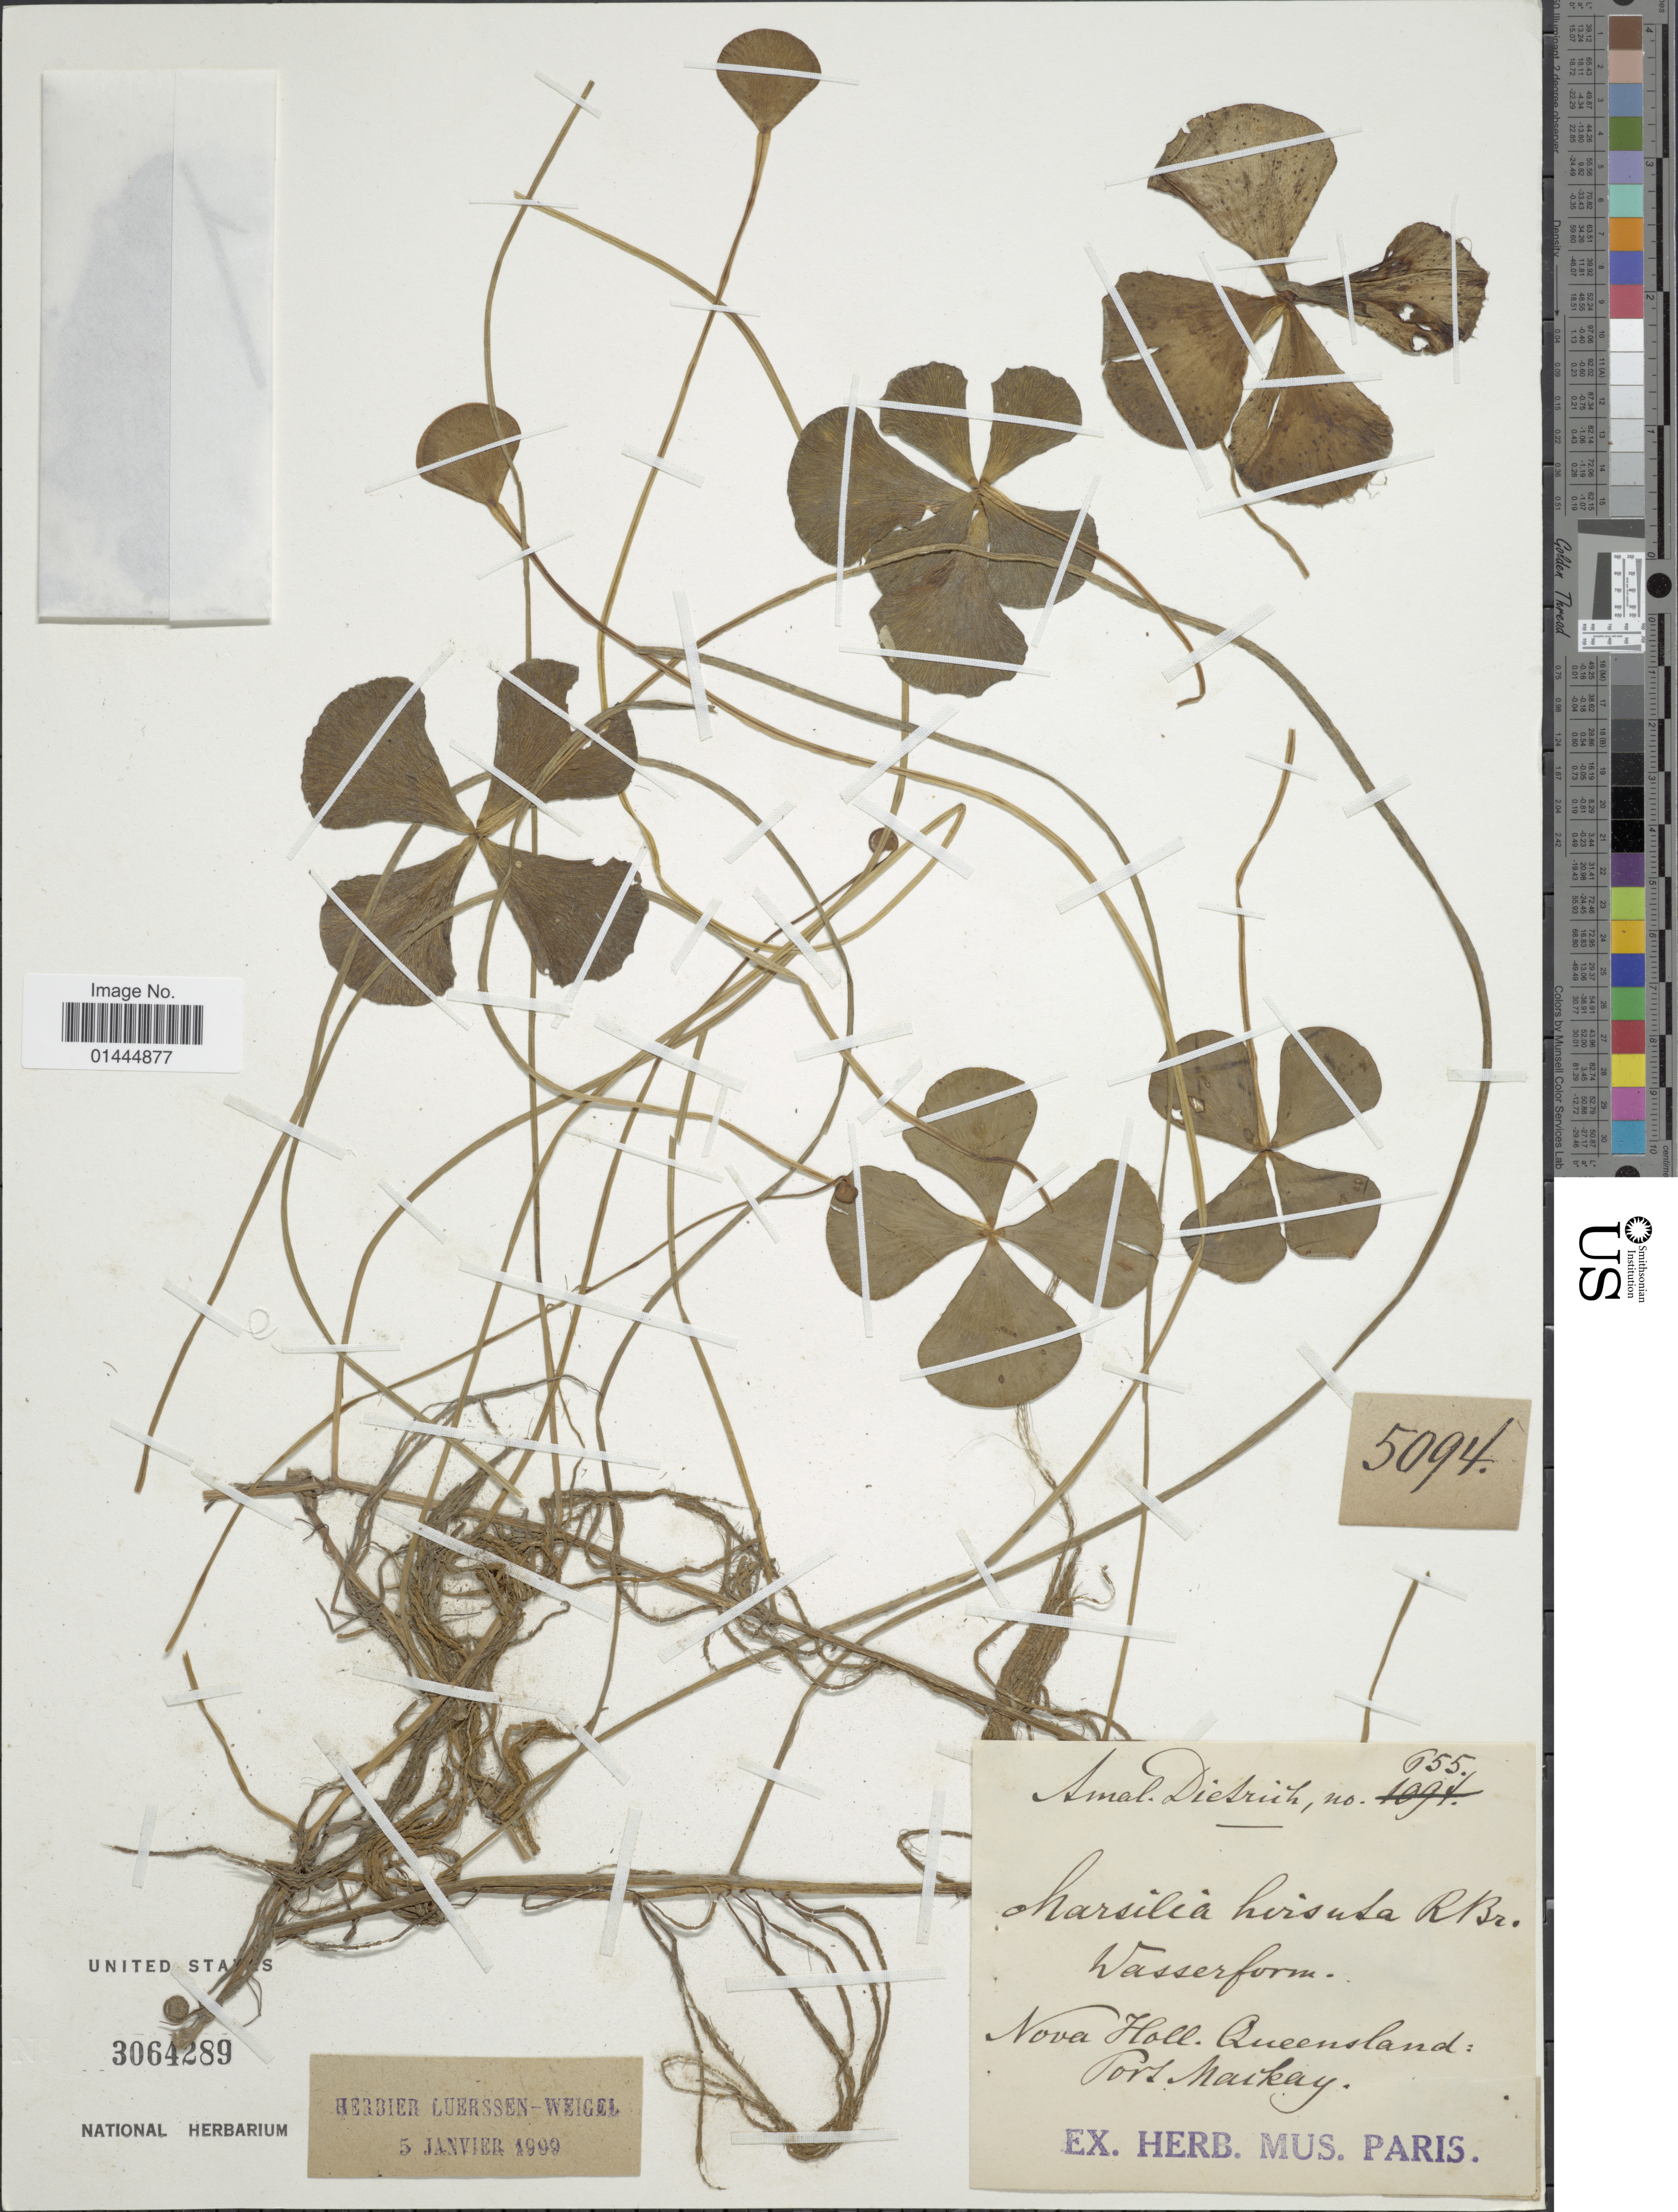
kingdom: Plantae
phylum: Tracheophyta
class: Polypodiopsida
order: Salviniales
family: Marsileaceae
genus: Marsilea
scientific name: Marsilea hirsuta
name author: R. Br.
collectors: A. Dietrich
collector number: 655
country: Australia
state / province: Queensland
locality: Nova Holl. Queensland: Port Maikay.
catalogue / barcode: US 3064289